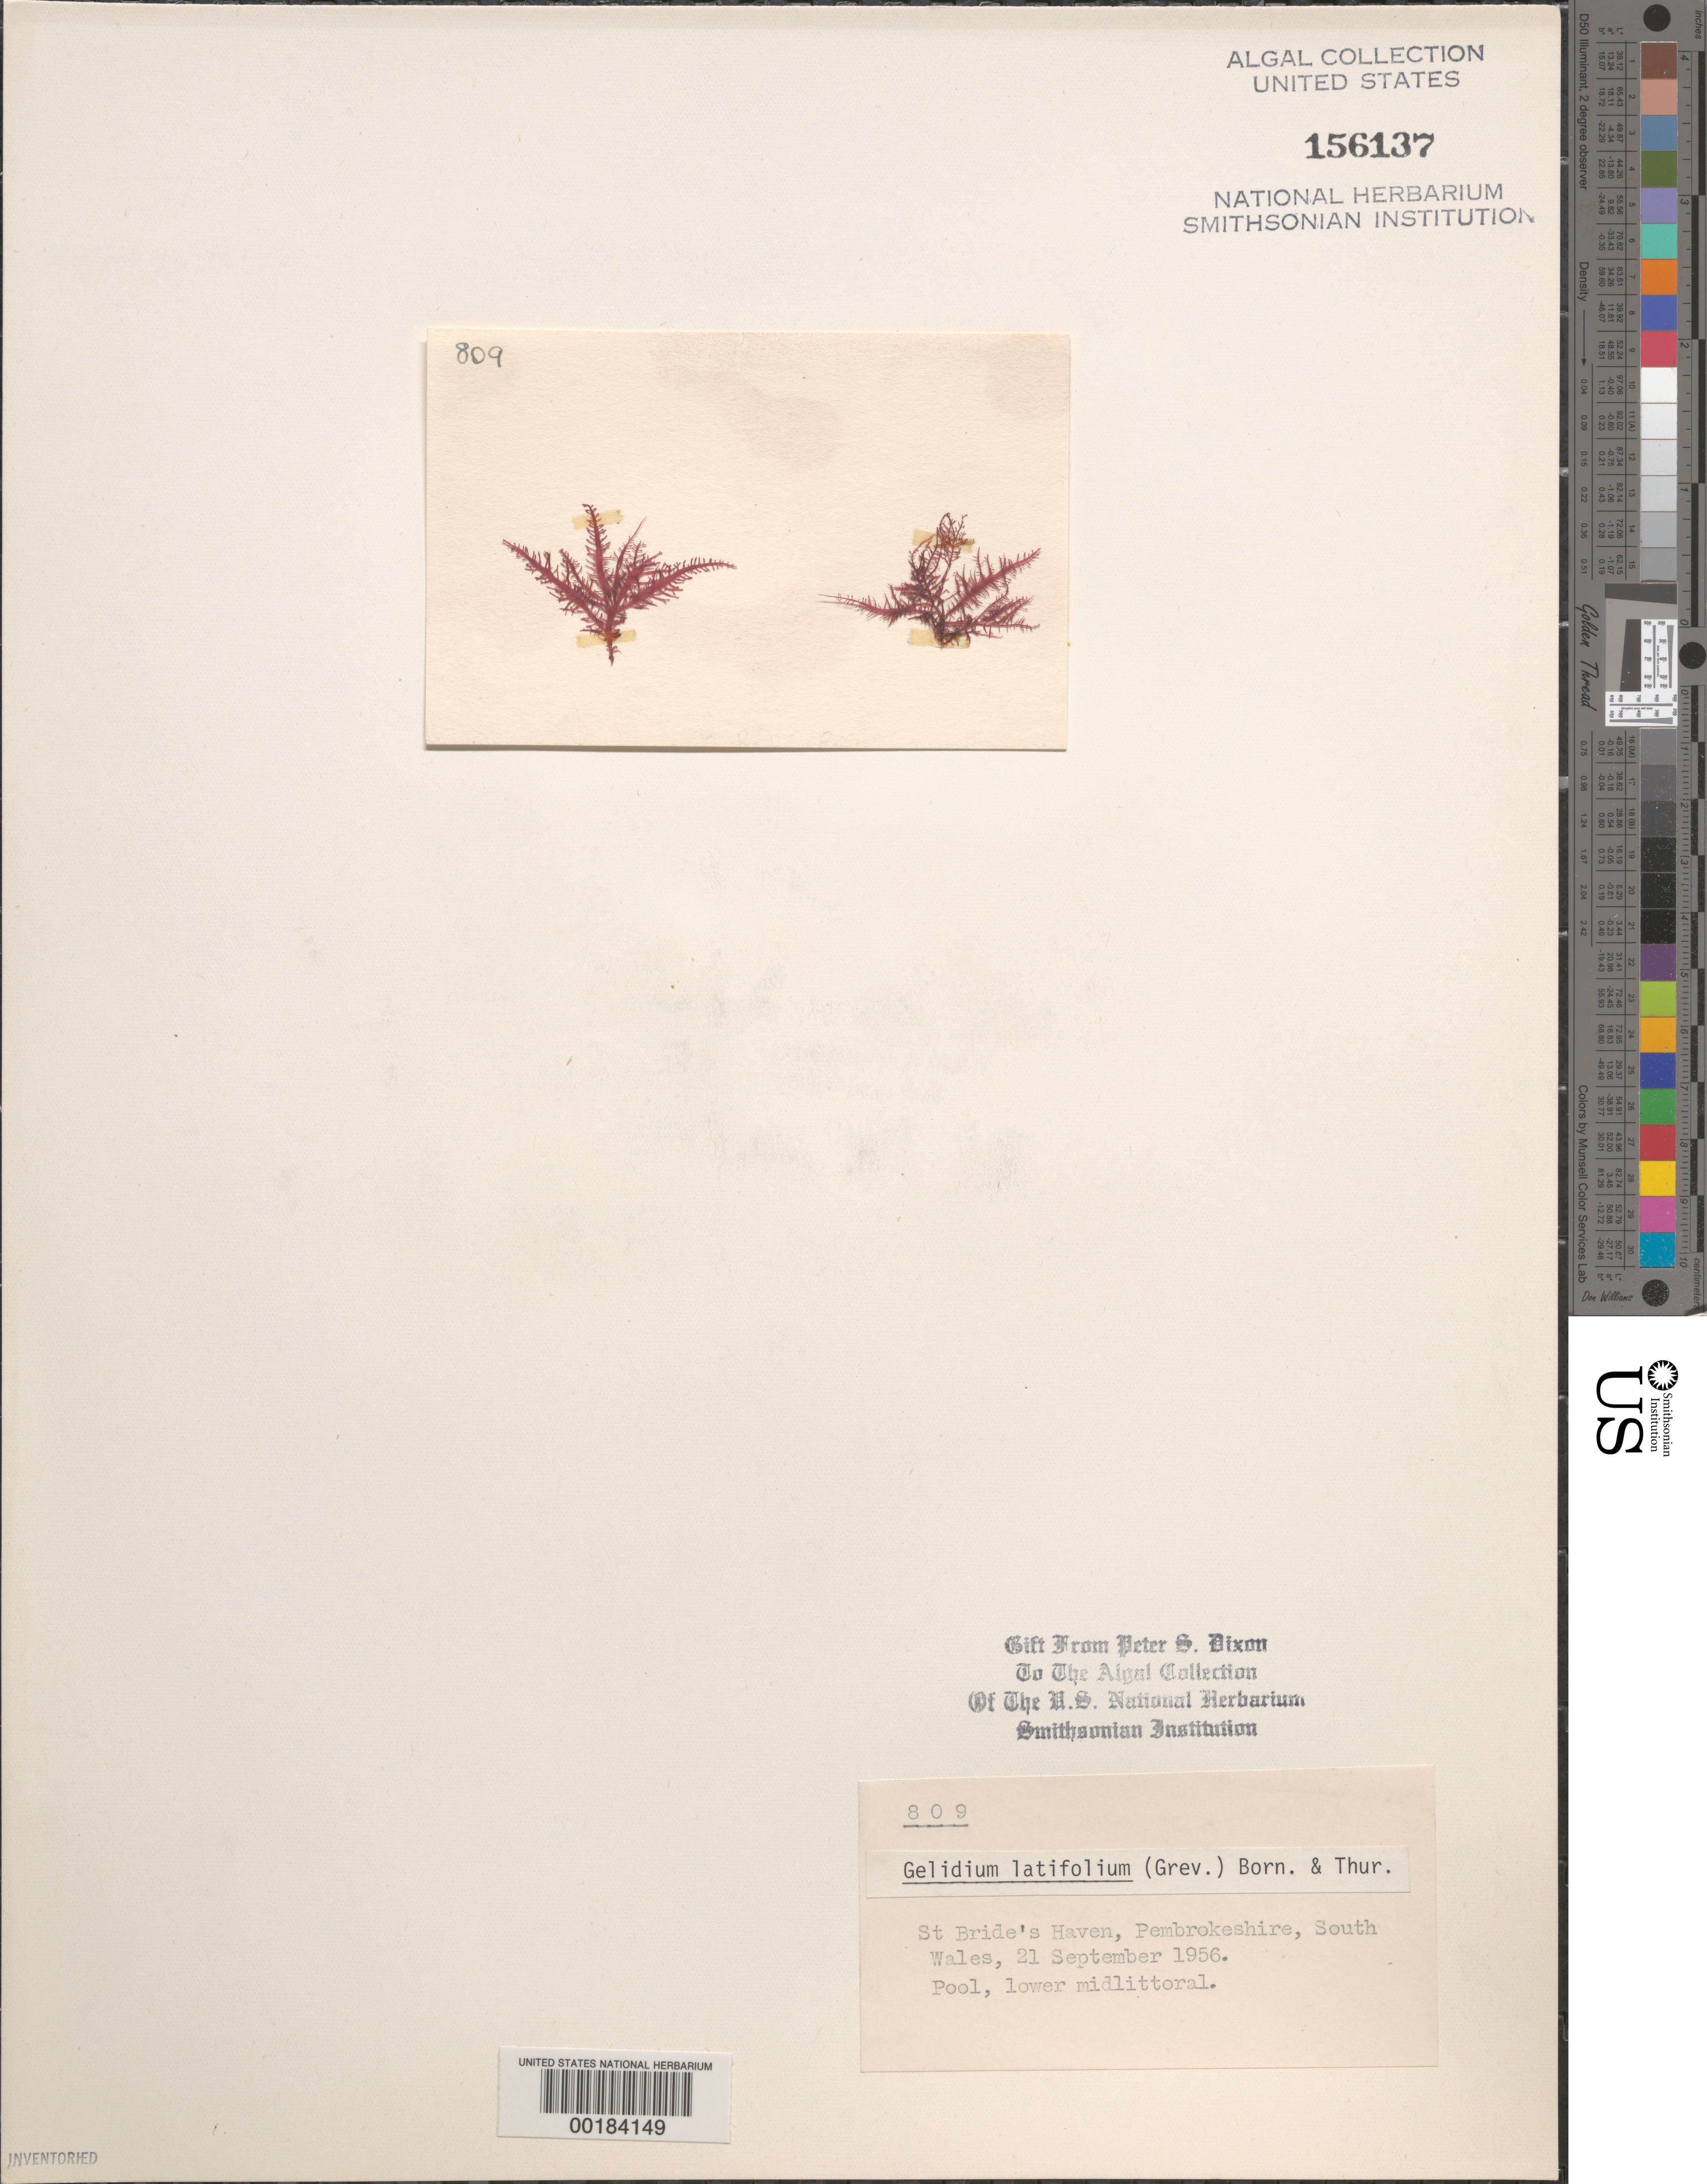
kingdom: Plantae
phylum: Rhodophyta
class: Florideophyceae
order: Gelidiales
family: Gelidiaceae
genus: Gelidium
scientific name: Gelidium spinosum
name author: (S.G. Gmel.) P.C. Silva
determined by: Algae name updating Project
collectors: P. S. Dixon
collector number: PSD 809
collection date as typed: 21 Sep 1956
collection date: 1956-09-21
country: United Kingdom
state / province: Wales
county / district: Dyfed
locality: St. Bride's Haven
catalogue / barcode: US 156137